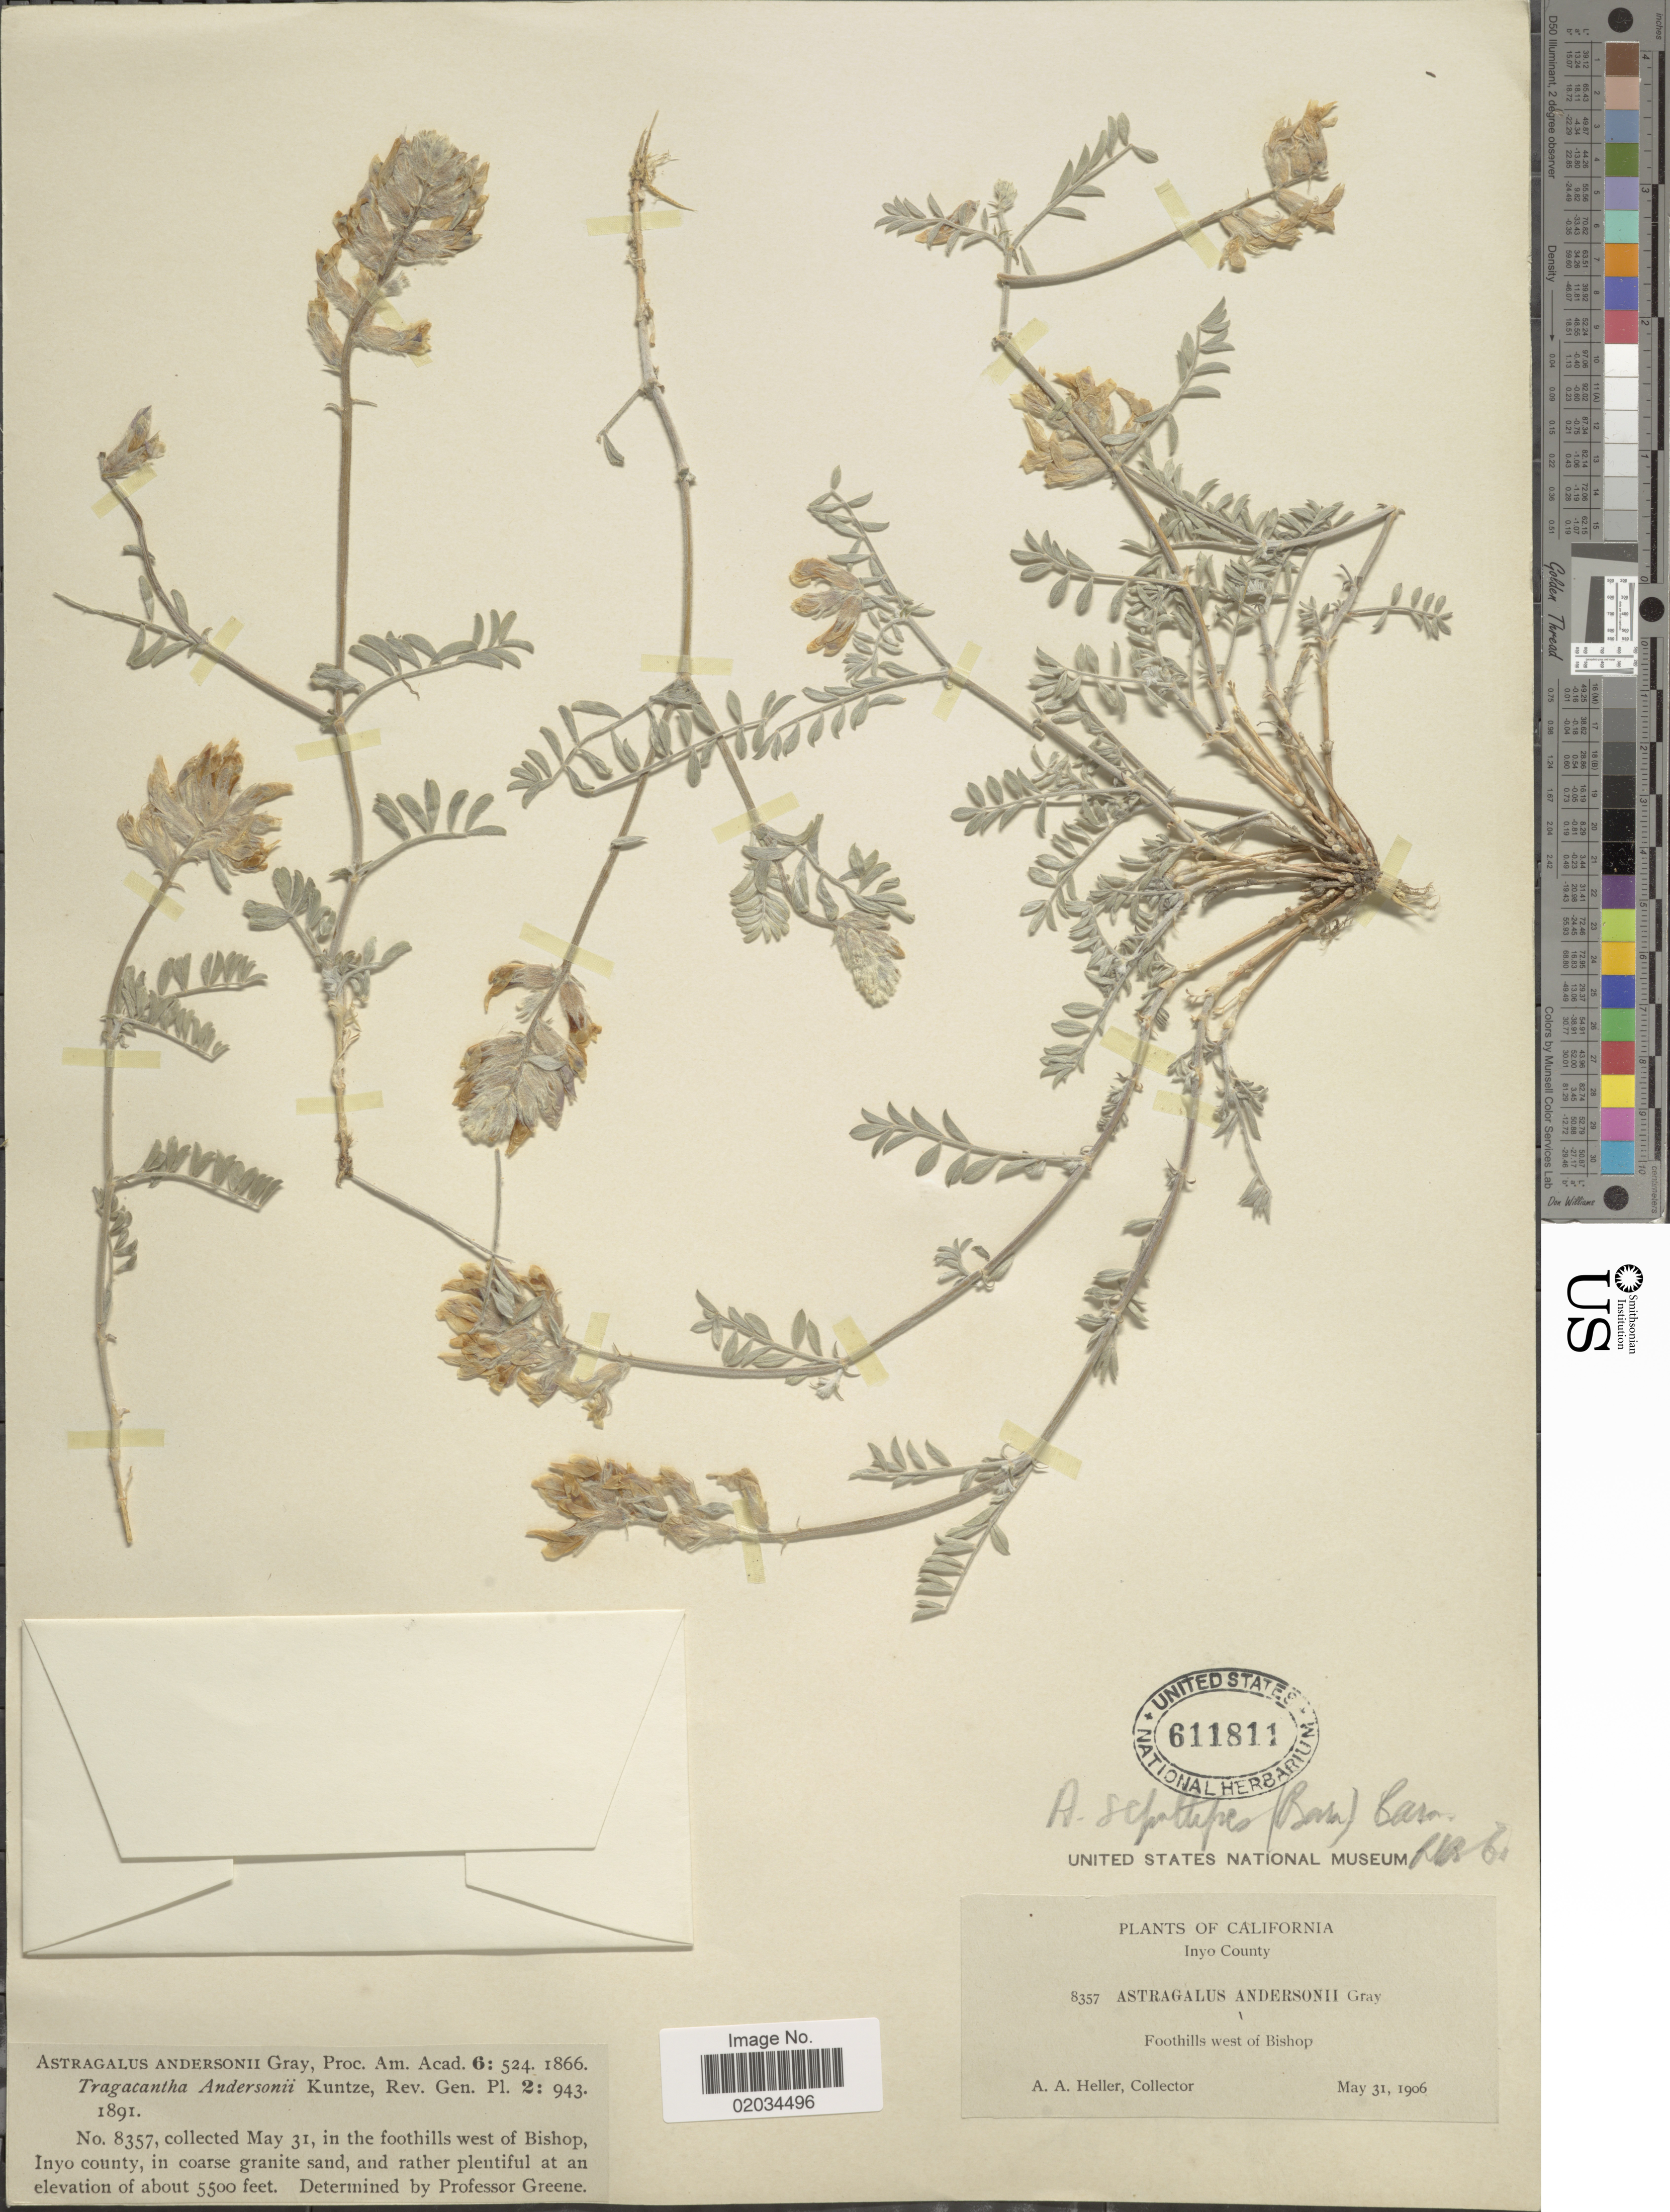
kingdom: Plantae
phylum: Tracheophyta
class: Magnoliopsida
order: Fabales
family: Fabaceae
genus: Astragalus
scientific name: Astragalus sepultipes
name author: (Barneby) Barneby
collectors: A. A. Heller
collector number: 8357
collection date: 1906-05-31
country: United States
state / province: California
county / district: Inyo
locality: Inyo County, Foothills west of Bishop.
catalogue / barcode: US 611811